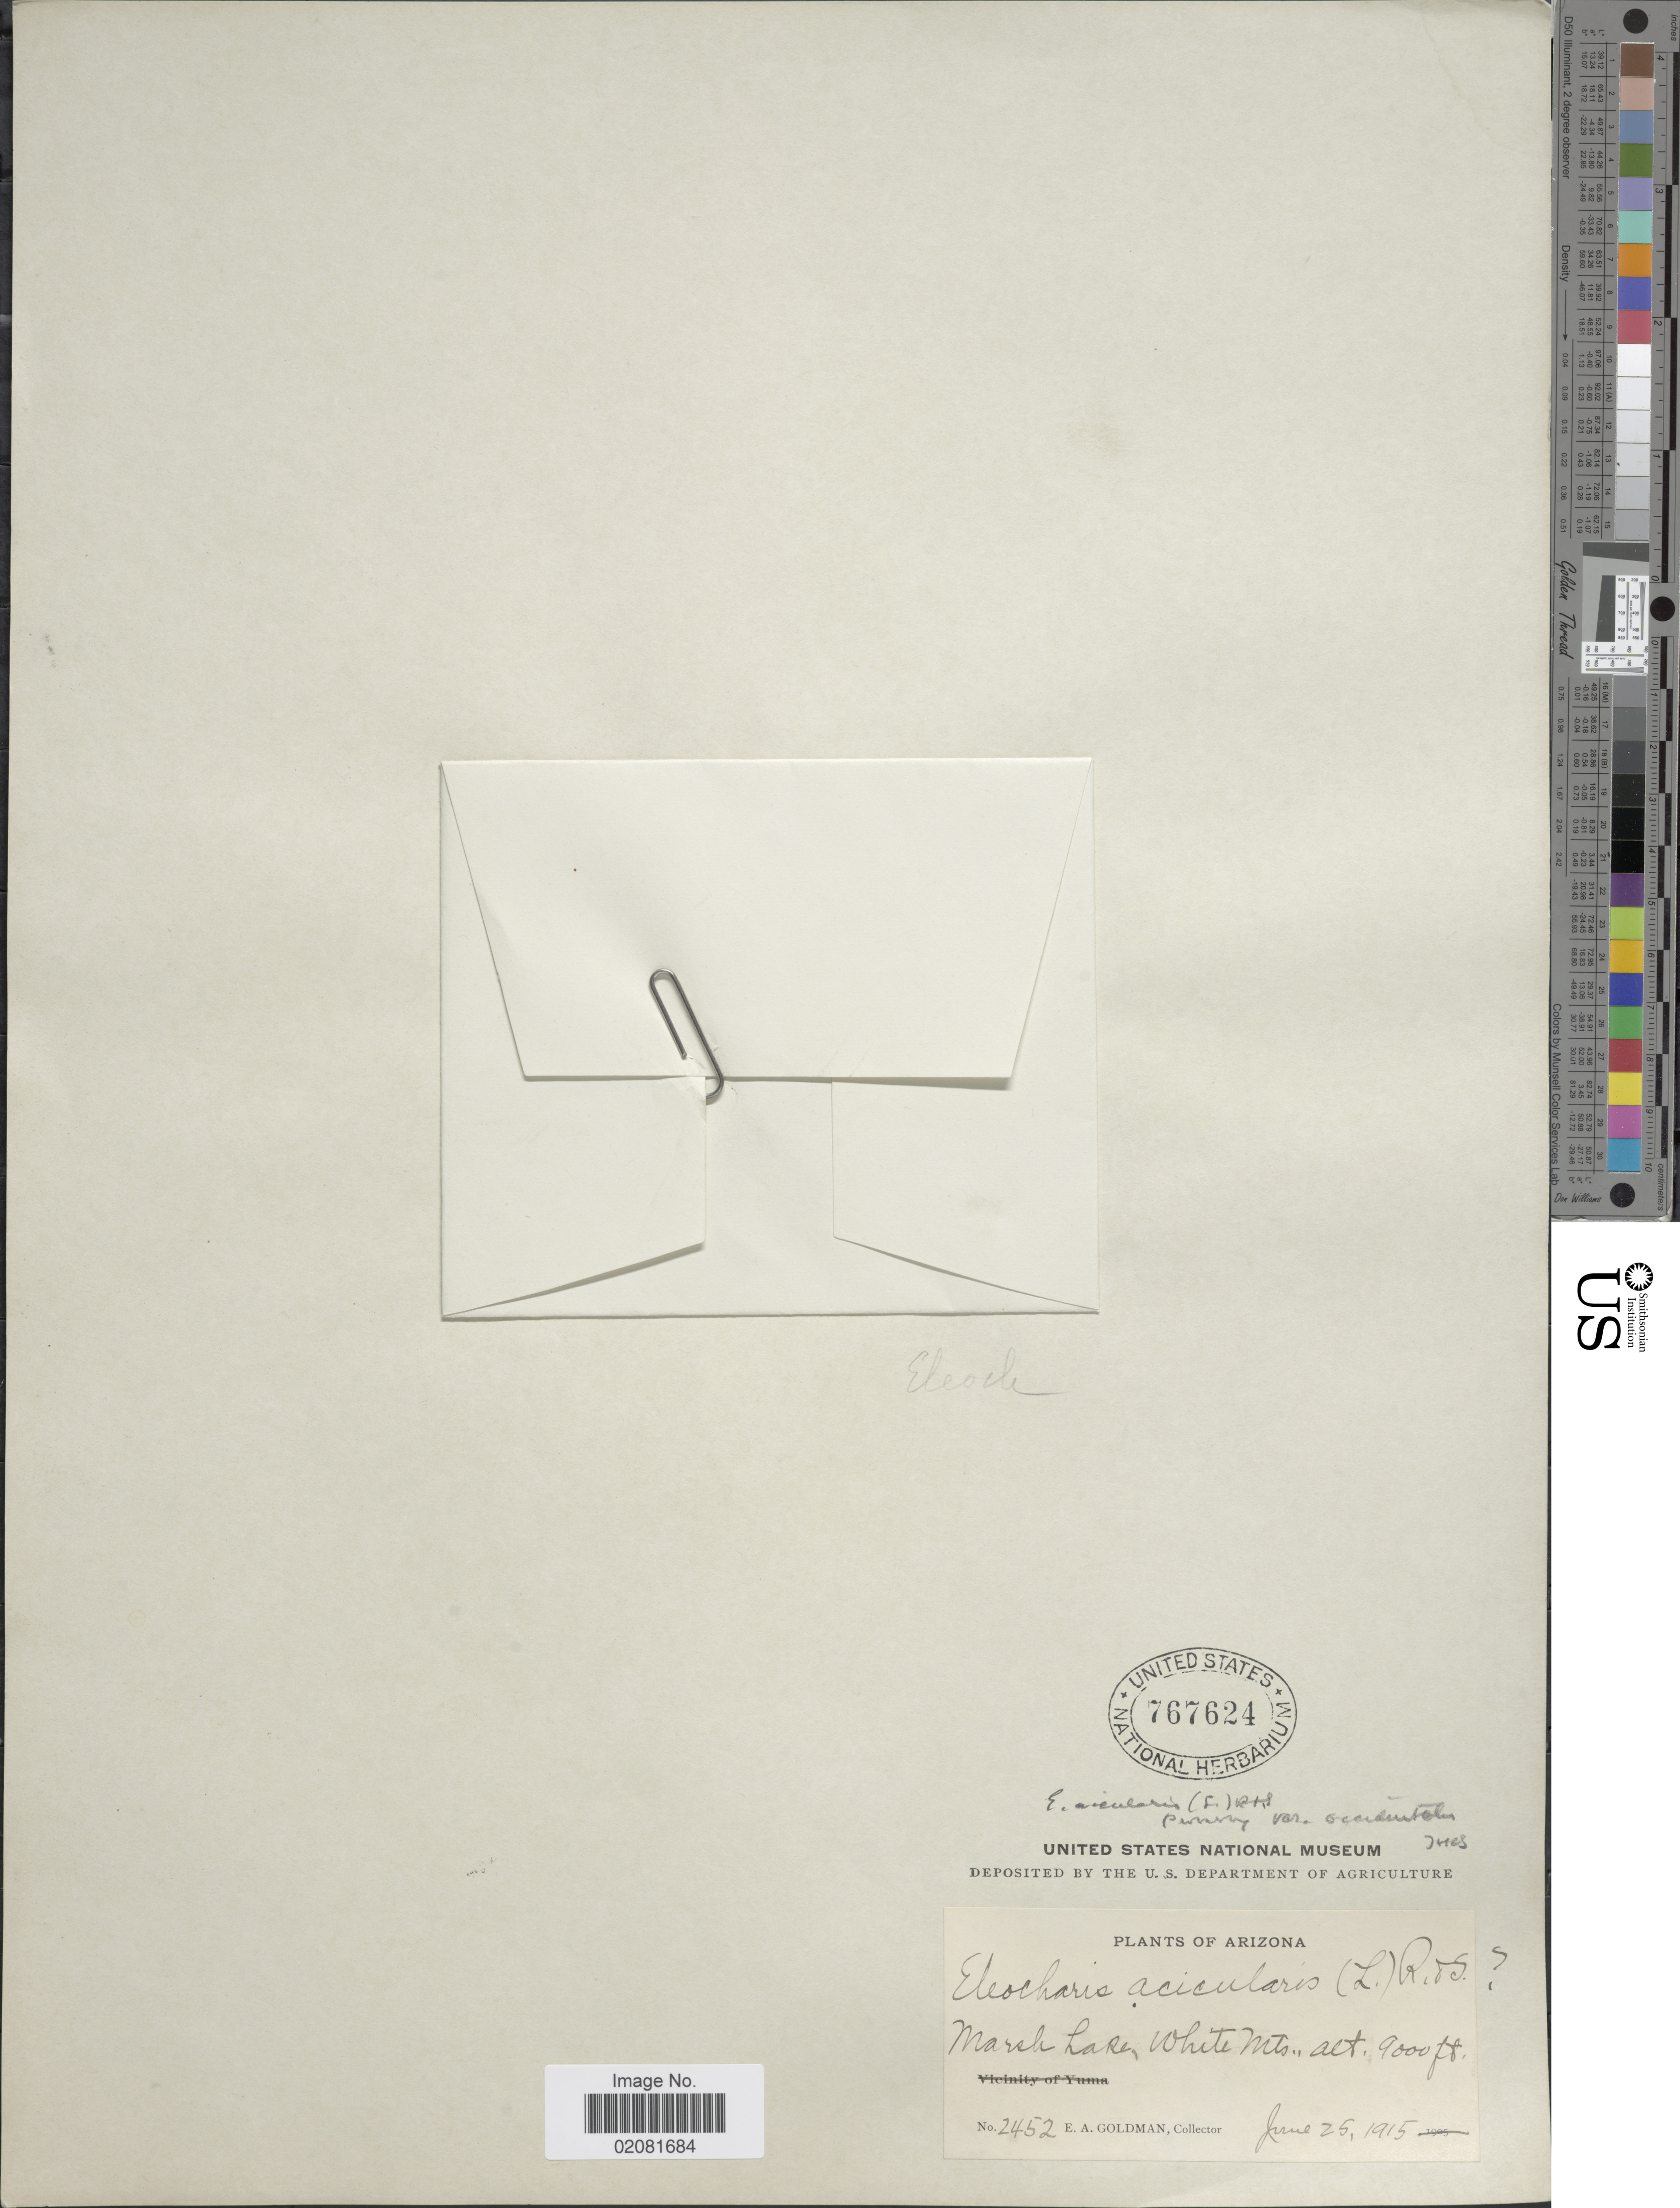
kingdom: Plantae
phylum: Tracheophyta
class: Liliopsida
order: Poales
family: Cyperaceae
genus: Eleocharis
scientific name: Eleocharis acicularis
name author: (L.) Roem. & Schult.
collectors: E. A. Goldman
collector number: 2452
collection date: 1915-06-25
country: United States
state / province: Arizona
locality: Marsh Lake, White Mts.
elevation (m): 2743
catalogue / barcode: US 767624